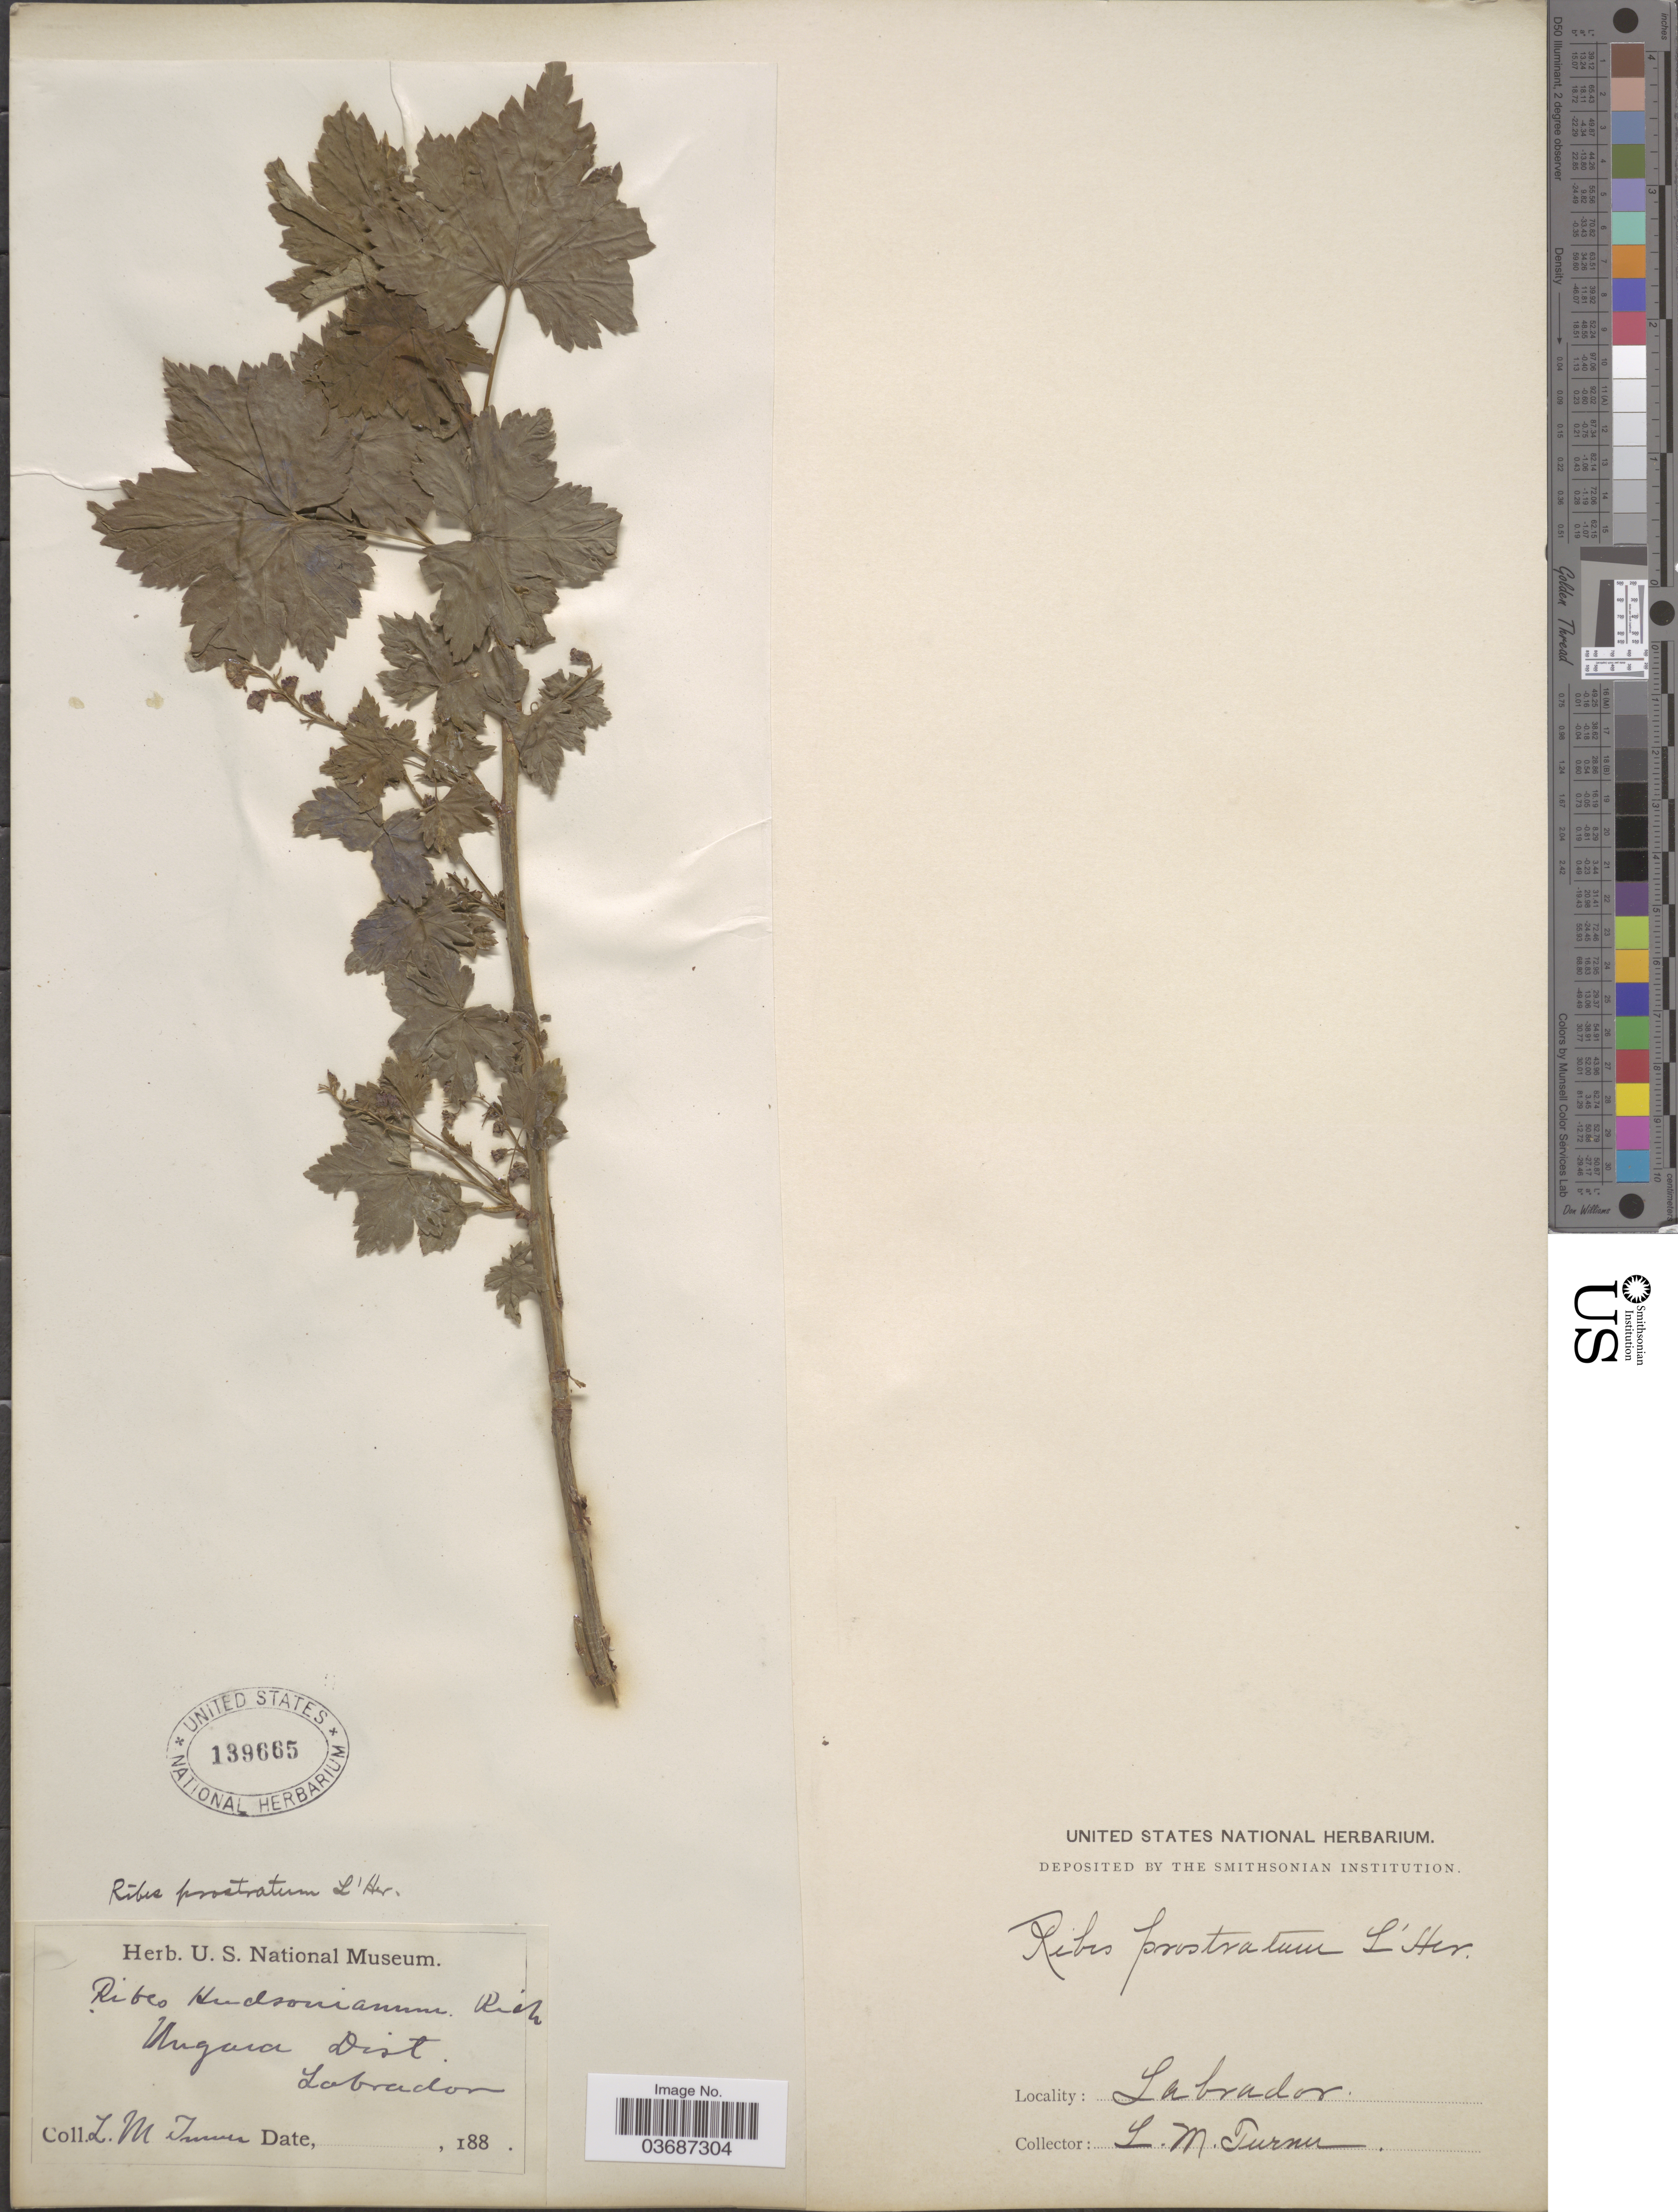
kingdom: Plantae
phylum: Tracheophyta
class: Magnoliopsida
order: Saxifragales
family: Grossulariaceae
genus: Ribes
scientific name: Ribes glandulosum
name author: Ruiz & Pav.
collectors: L. M. Turner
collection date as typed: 188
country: Canada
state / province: Newfoundland and Labrador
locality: Labrador. Ungava Dist.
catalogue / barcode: US 139665